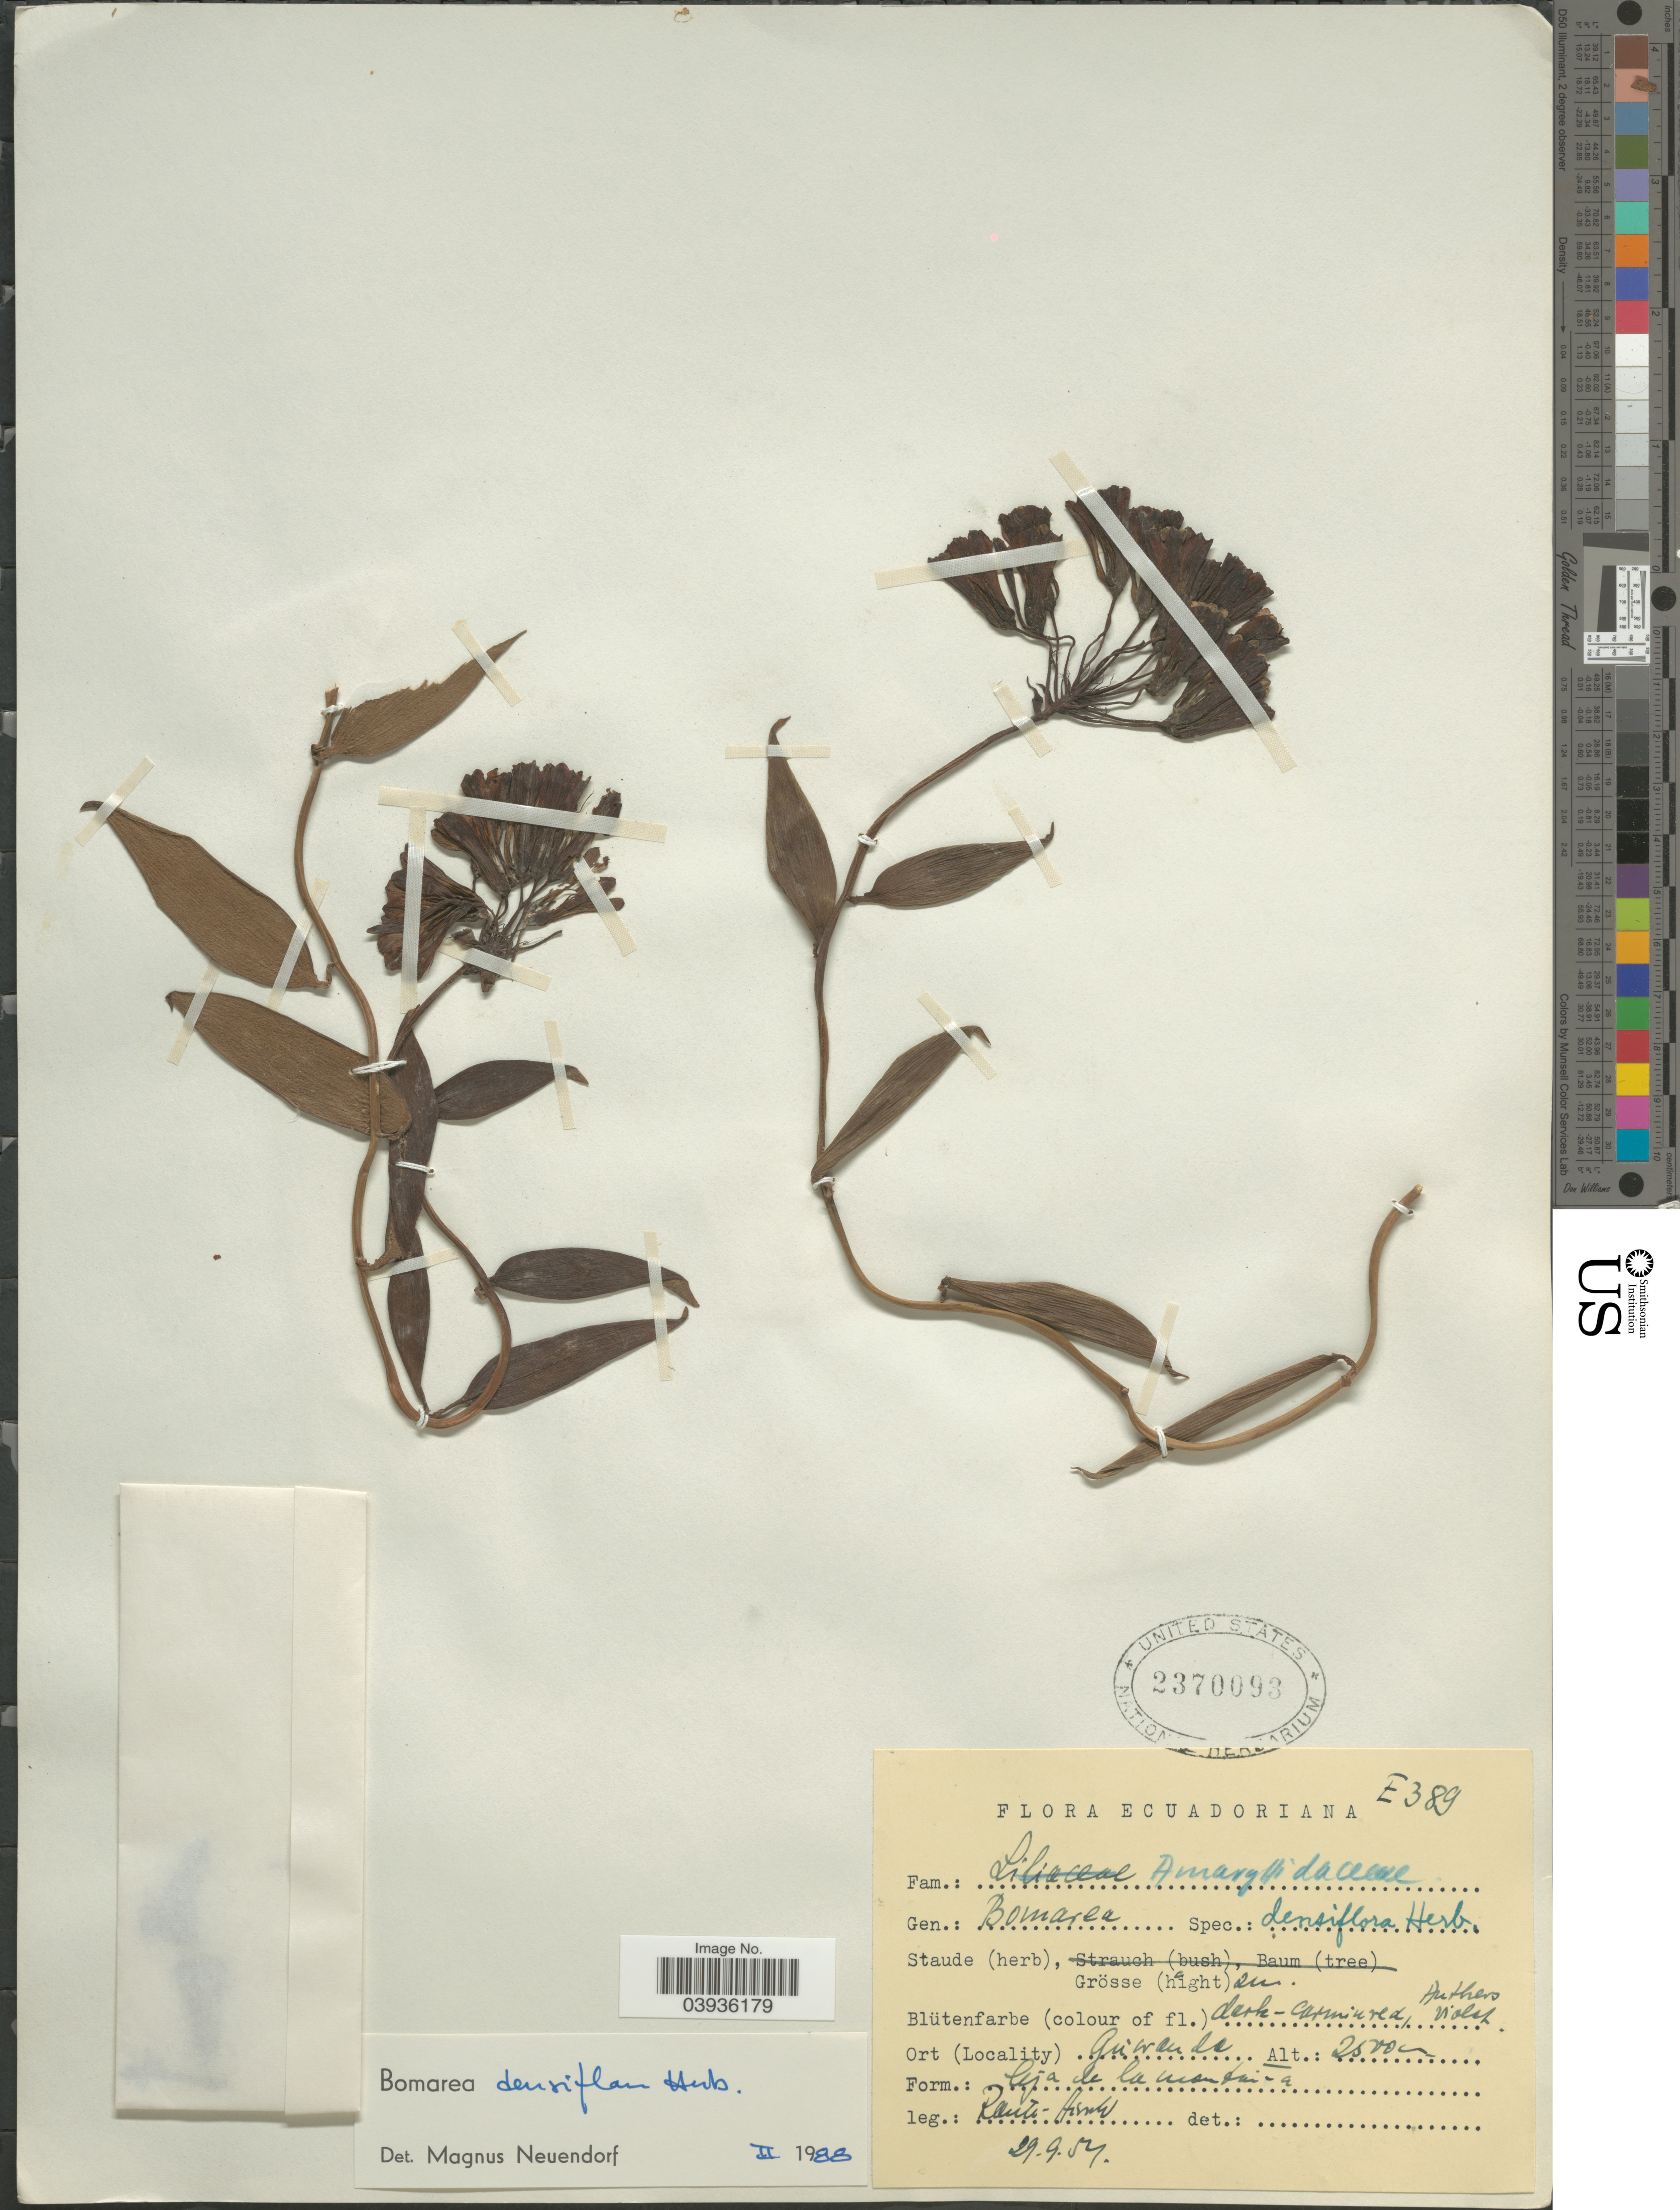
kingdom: Plantae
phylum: Tracheophyta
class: Liliopsida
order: Liliales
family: Alstroemeriaceae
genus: Bomarea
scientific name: Bomarea densiflora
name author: Herb.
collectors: Hitsch (?) R.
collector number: E389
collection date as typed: Transcribed d/m/y: 29/9/54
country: Ecuador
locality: Girando [interpreted].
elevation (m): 2500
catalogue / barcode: US 2370093